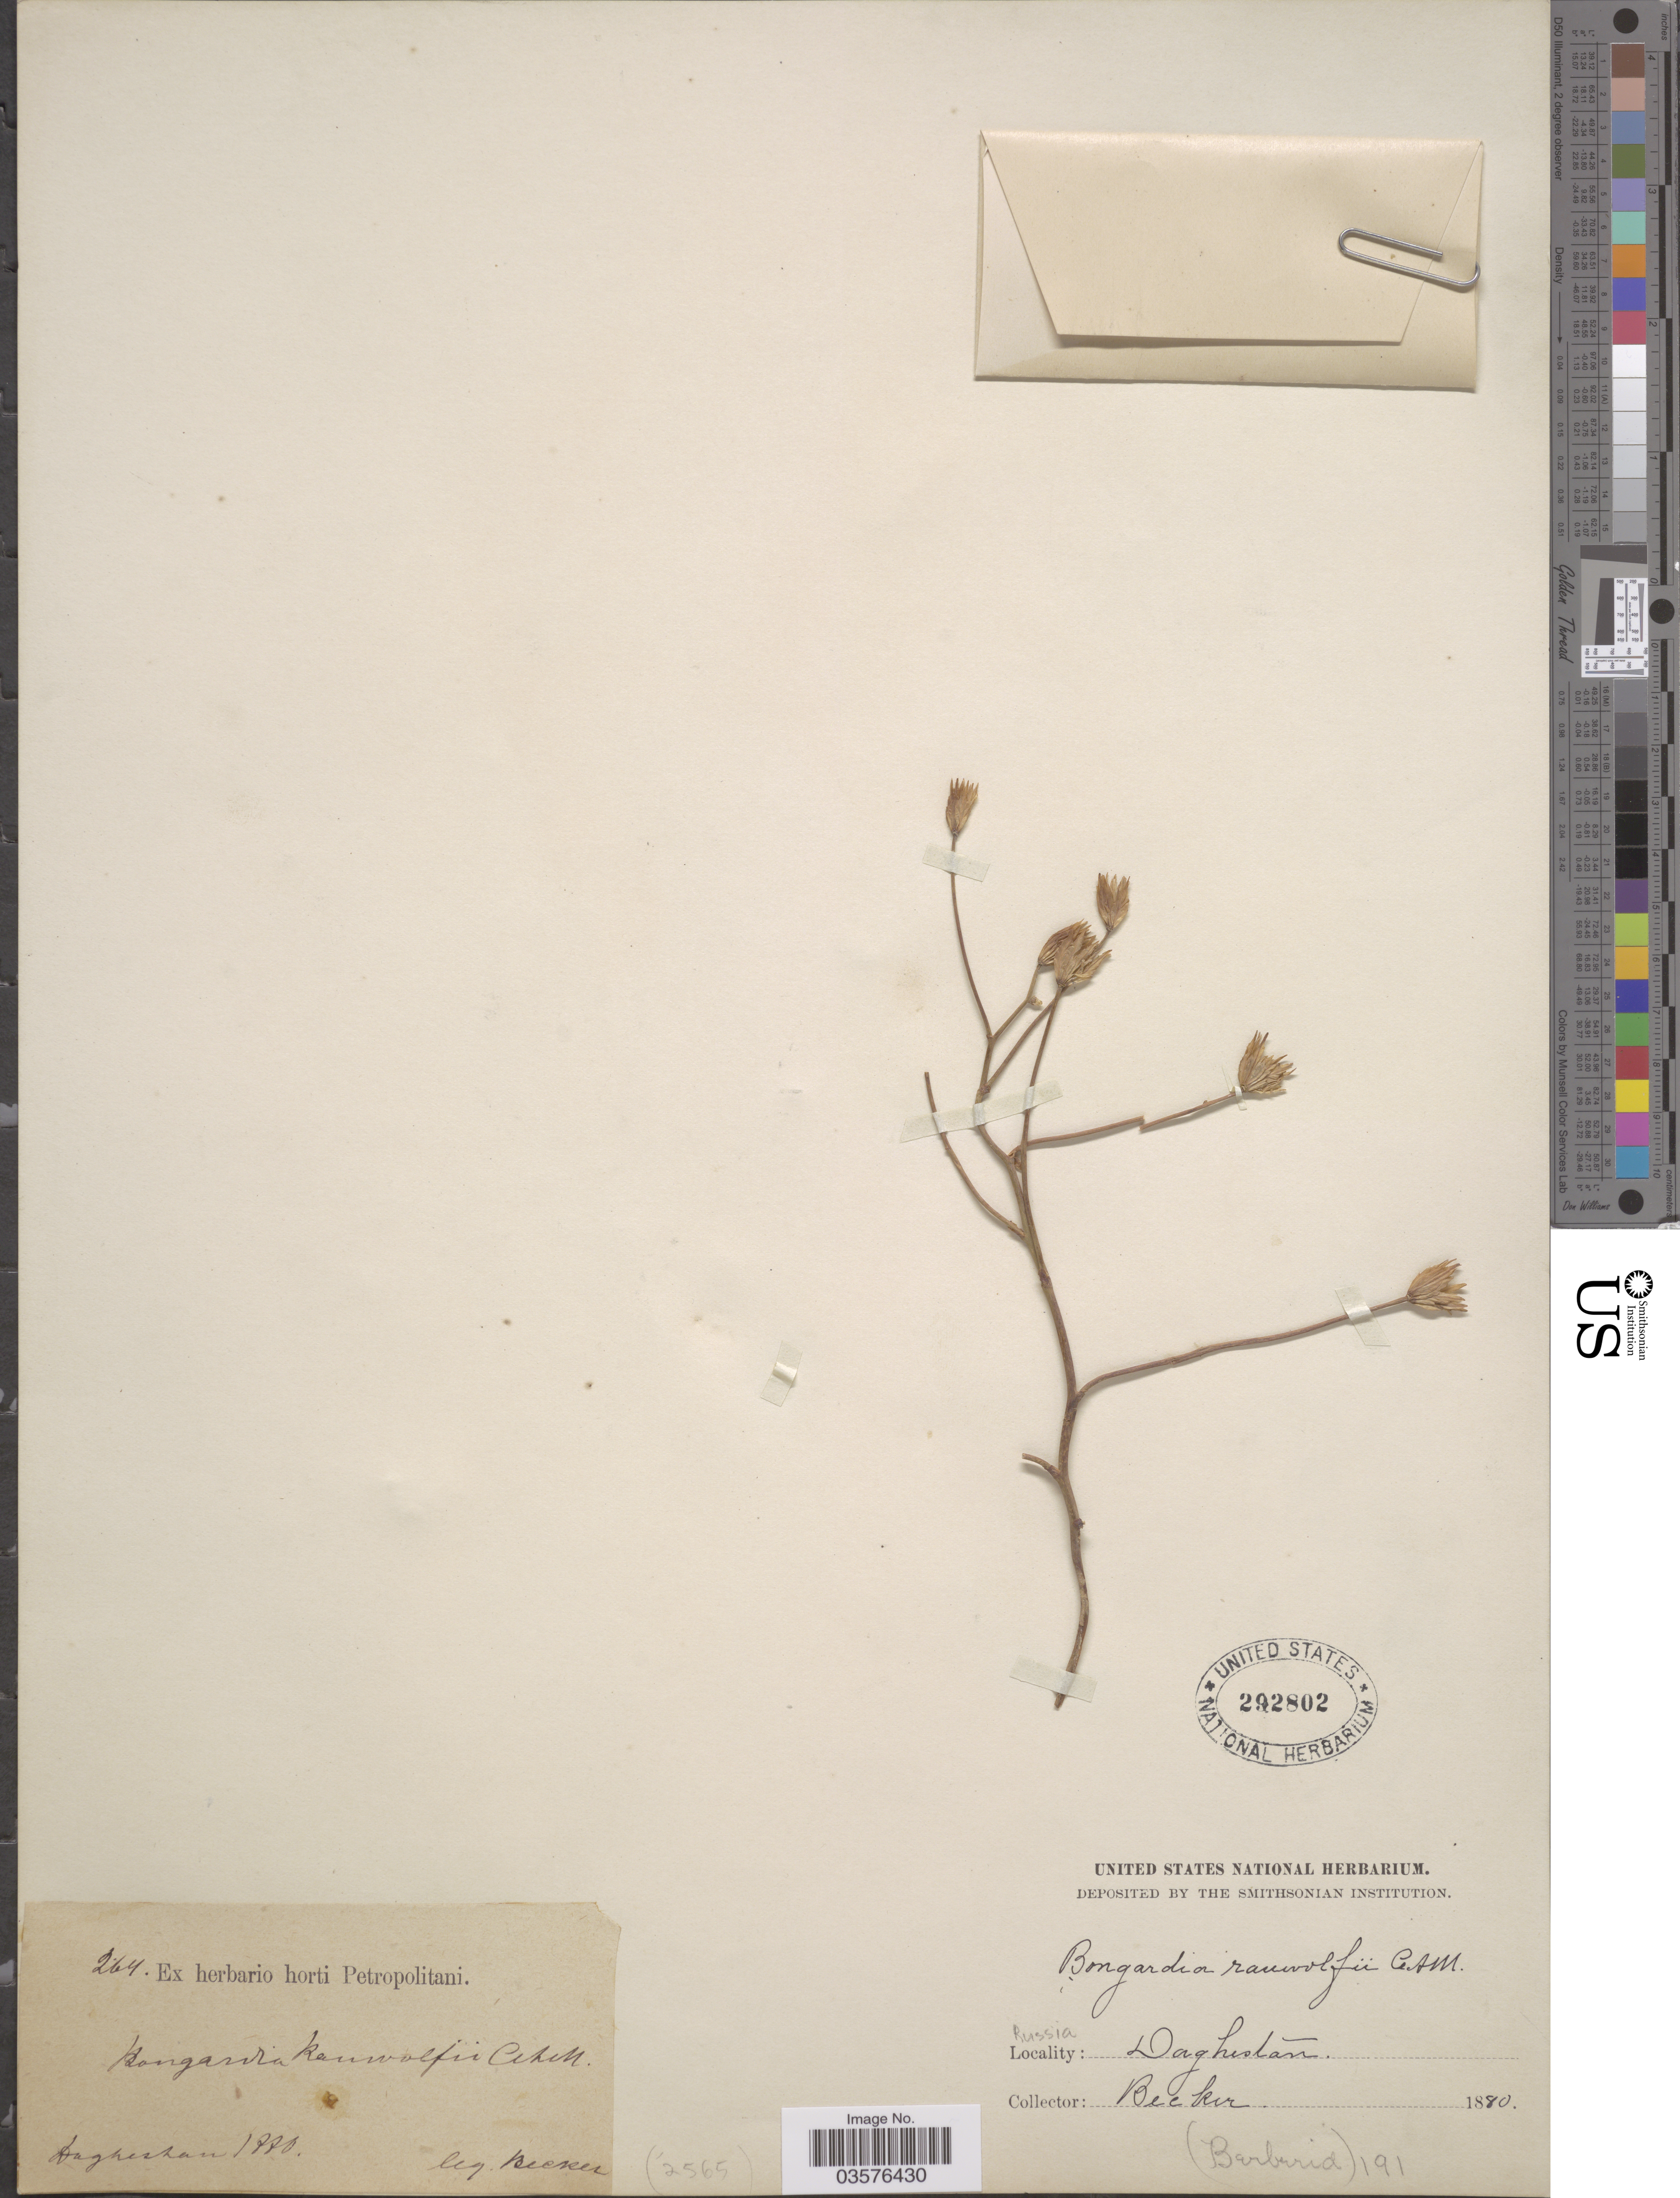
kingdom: Plantae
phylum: Tracheophyta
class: Magnoliopsida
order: Ranunculales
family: Berberidaceae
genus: Bongardia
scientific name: Bongardia chrysogonum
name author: (L.) Spach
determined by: Strong, Mark T., (BOT), Smithsonian Institution - National Museum of Natural History (UNITED STATES)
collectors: -. Becker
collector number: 264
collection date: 1880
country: Russian Federation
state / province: Dagestan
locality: Daghestan.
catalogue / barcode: US 292802